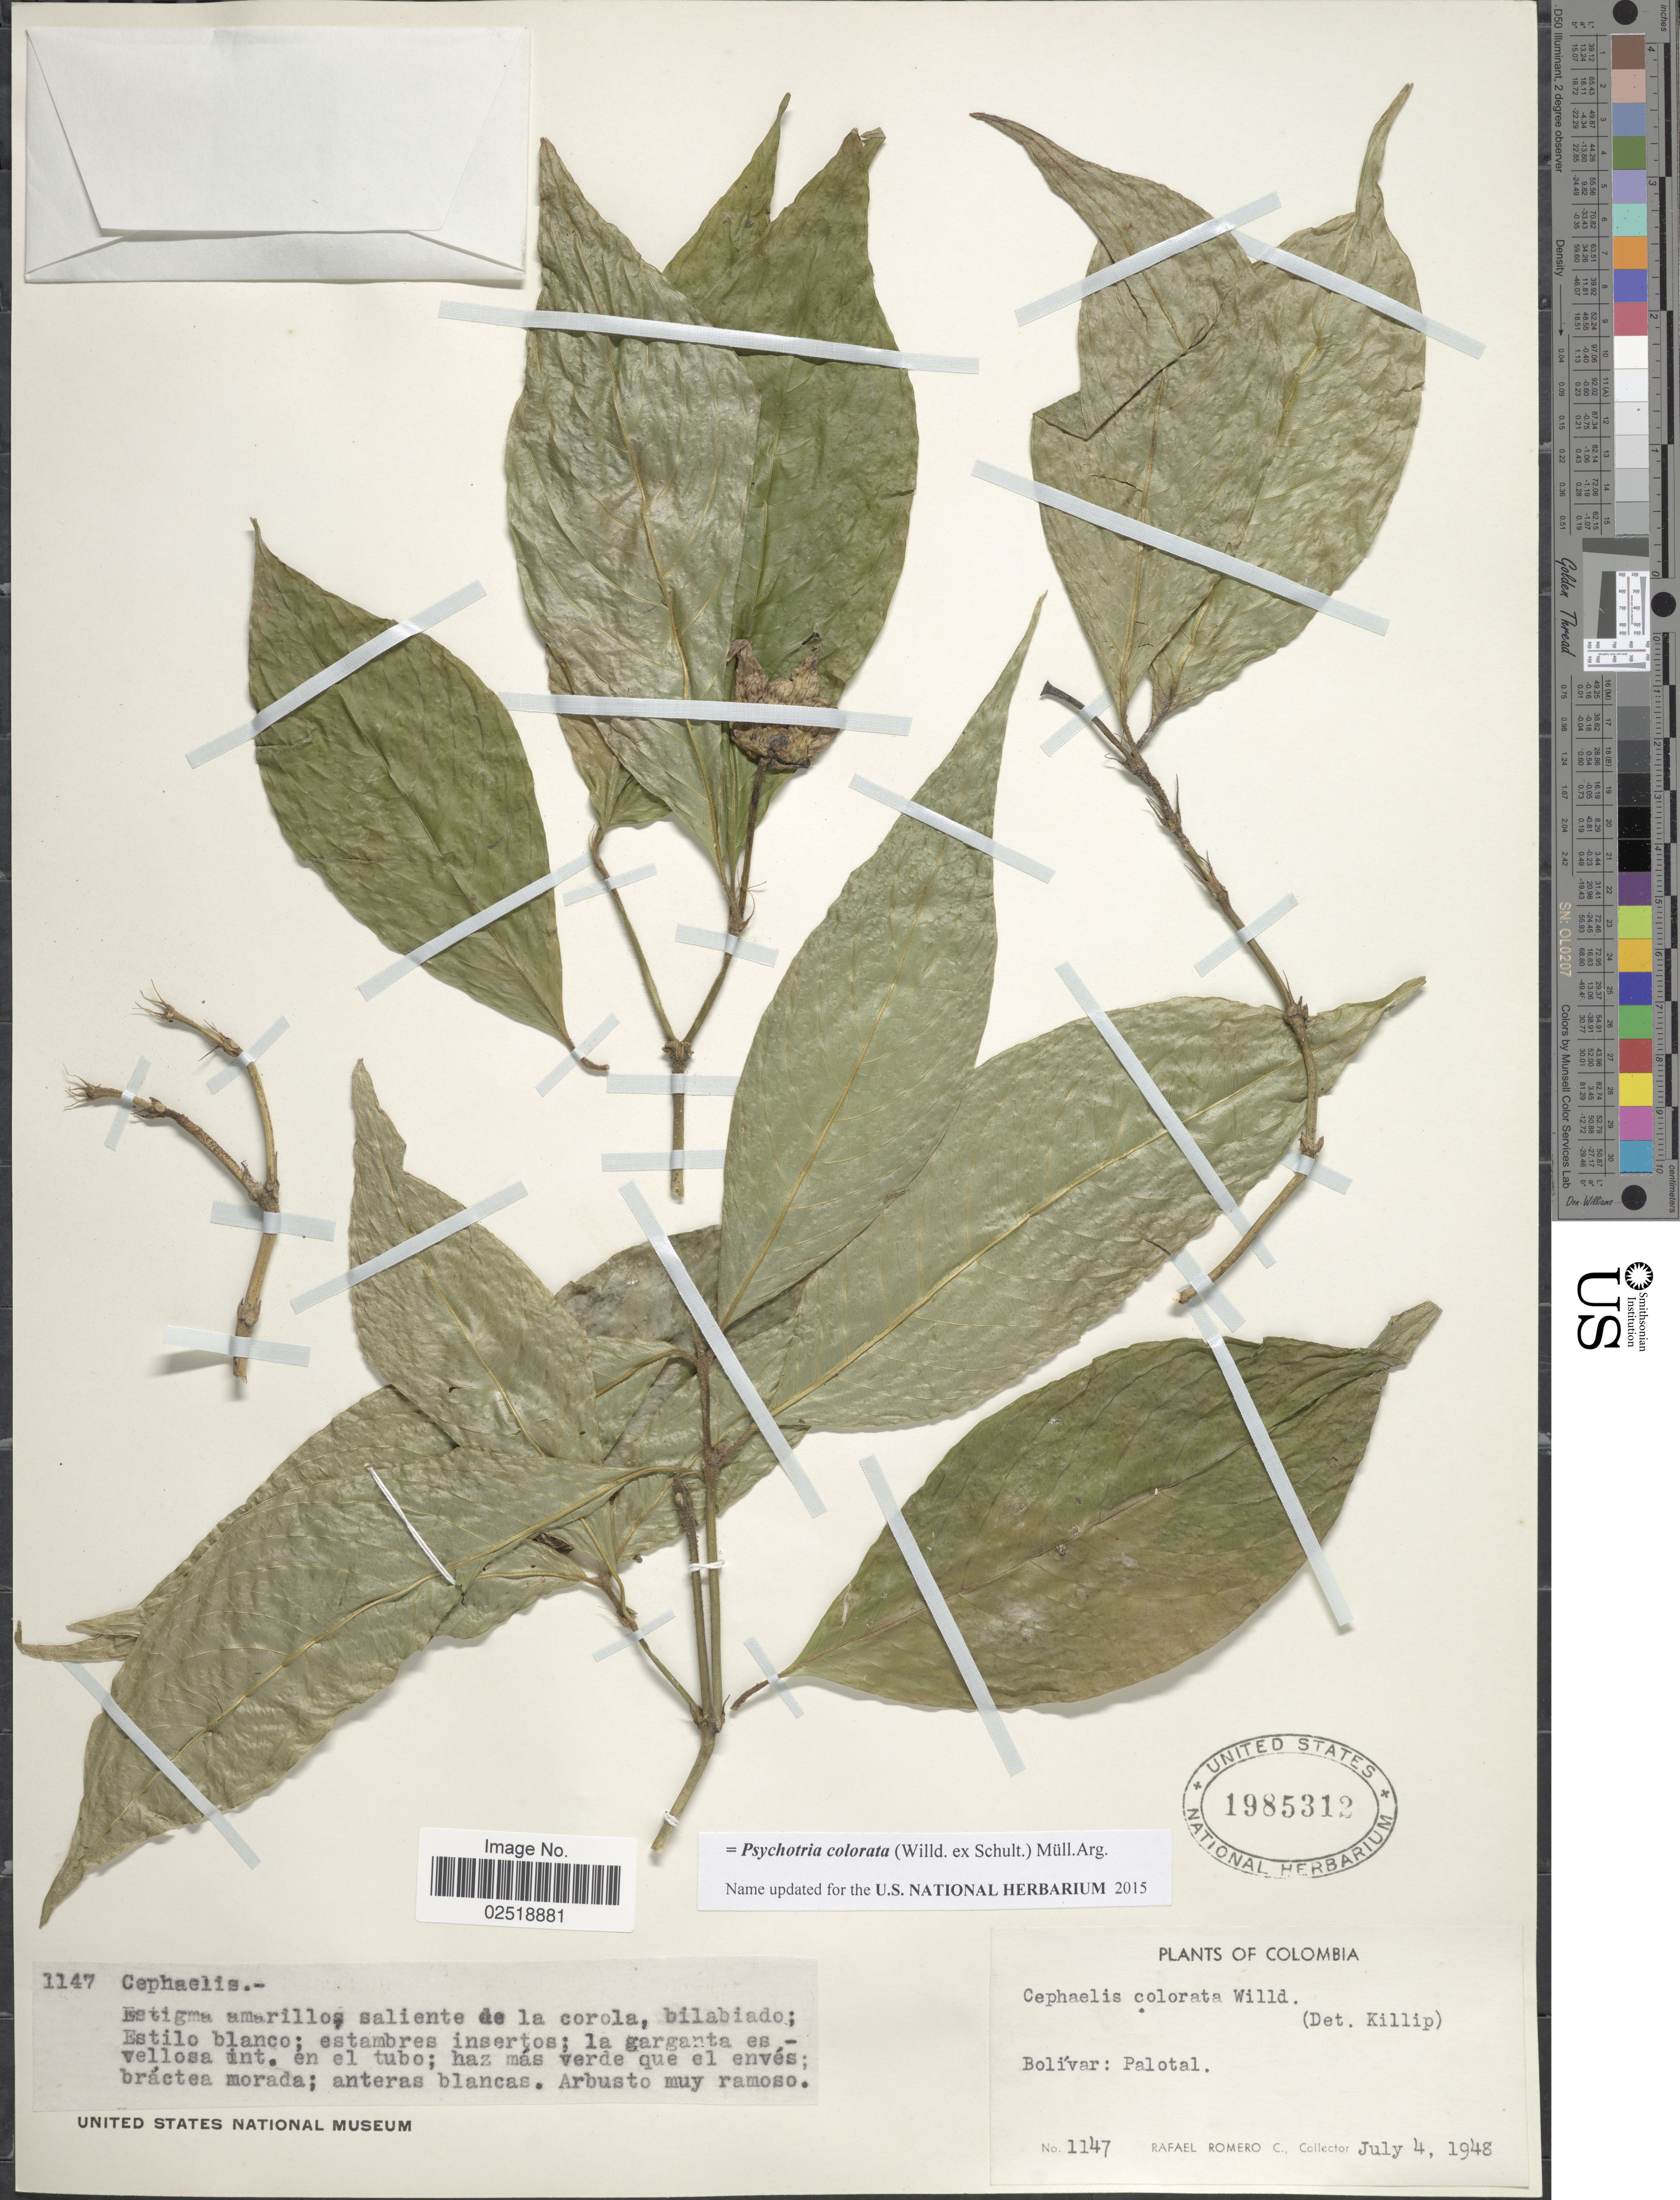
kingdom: Plantae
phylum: Tracheophyta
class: Magnoliopsida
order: Gentianales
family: Rubiaceae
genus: Palicourea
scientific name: Palicourea colorata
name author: (Hoffmanns. ex Roem. & Schult.) Delprete & J.H. Kirkbr.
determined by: Kirkbride, J. H., Jr.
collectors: R. Romero Castañeda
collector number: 1147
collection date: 1948-07-04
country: Colombia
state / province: Bolívar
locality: Palotal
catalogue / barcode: US 1985312